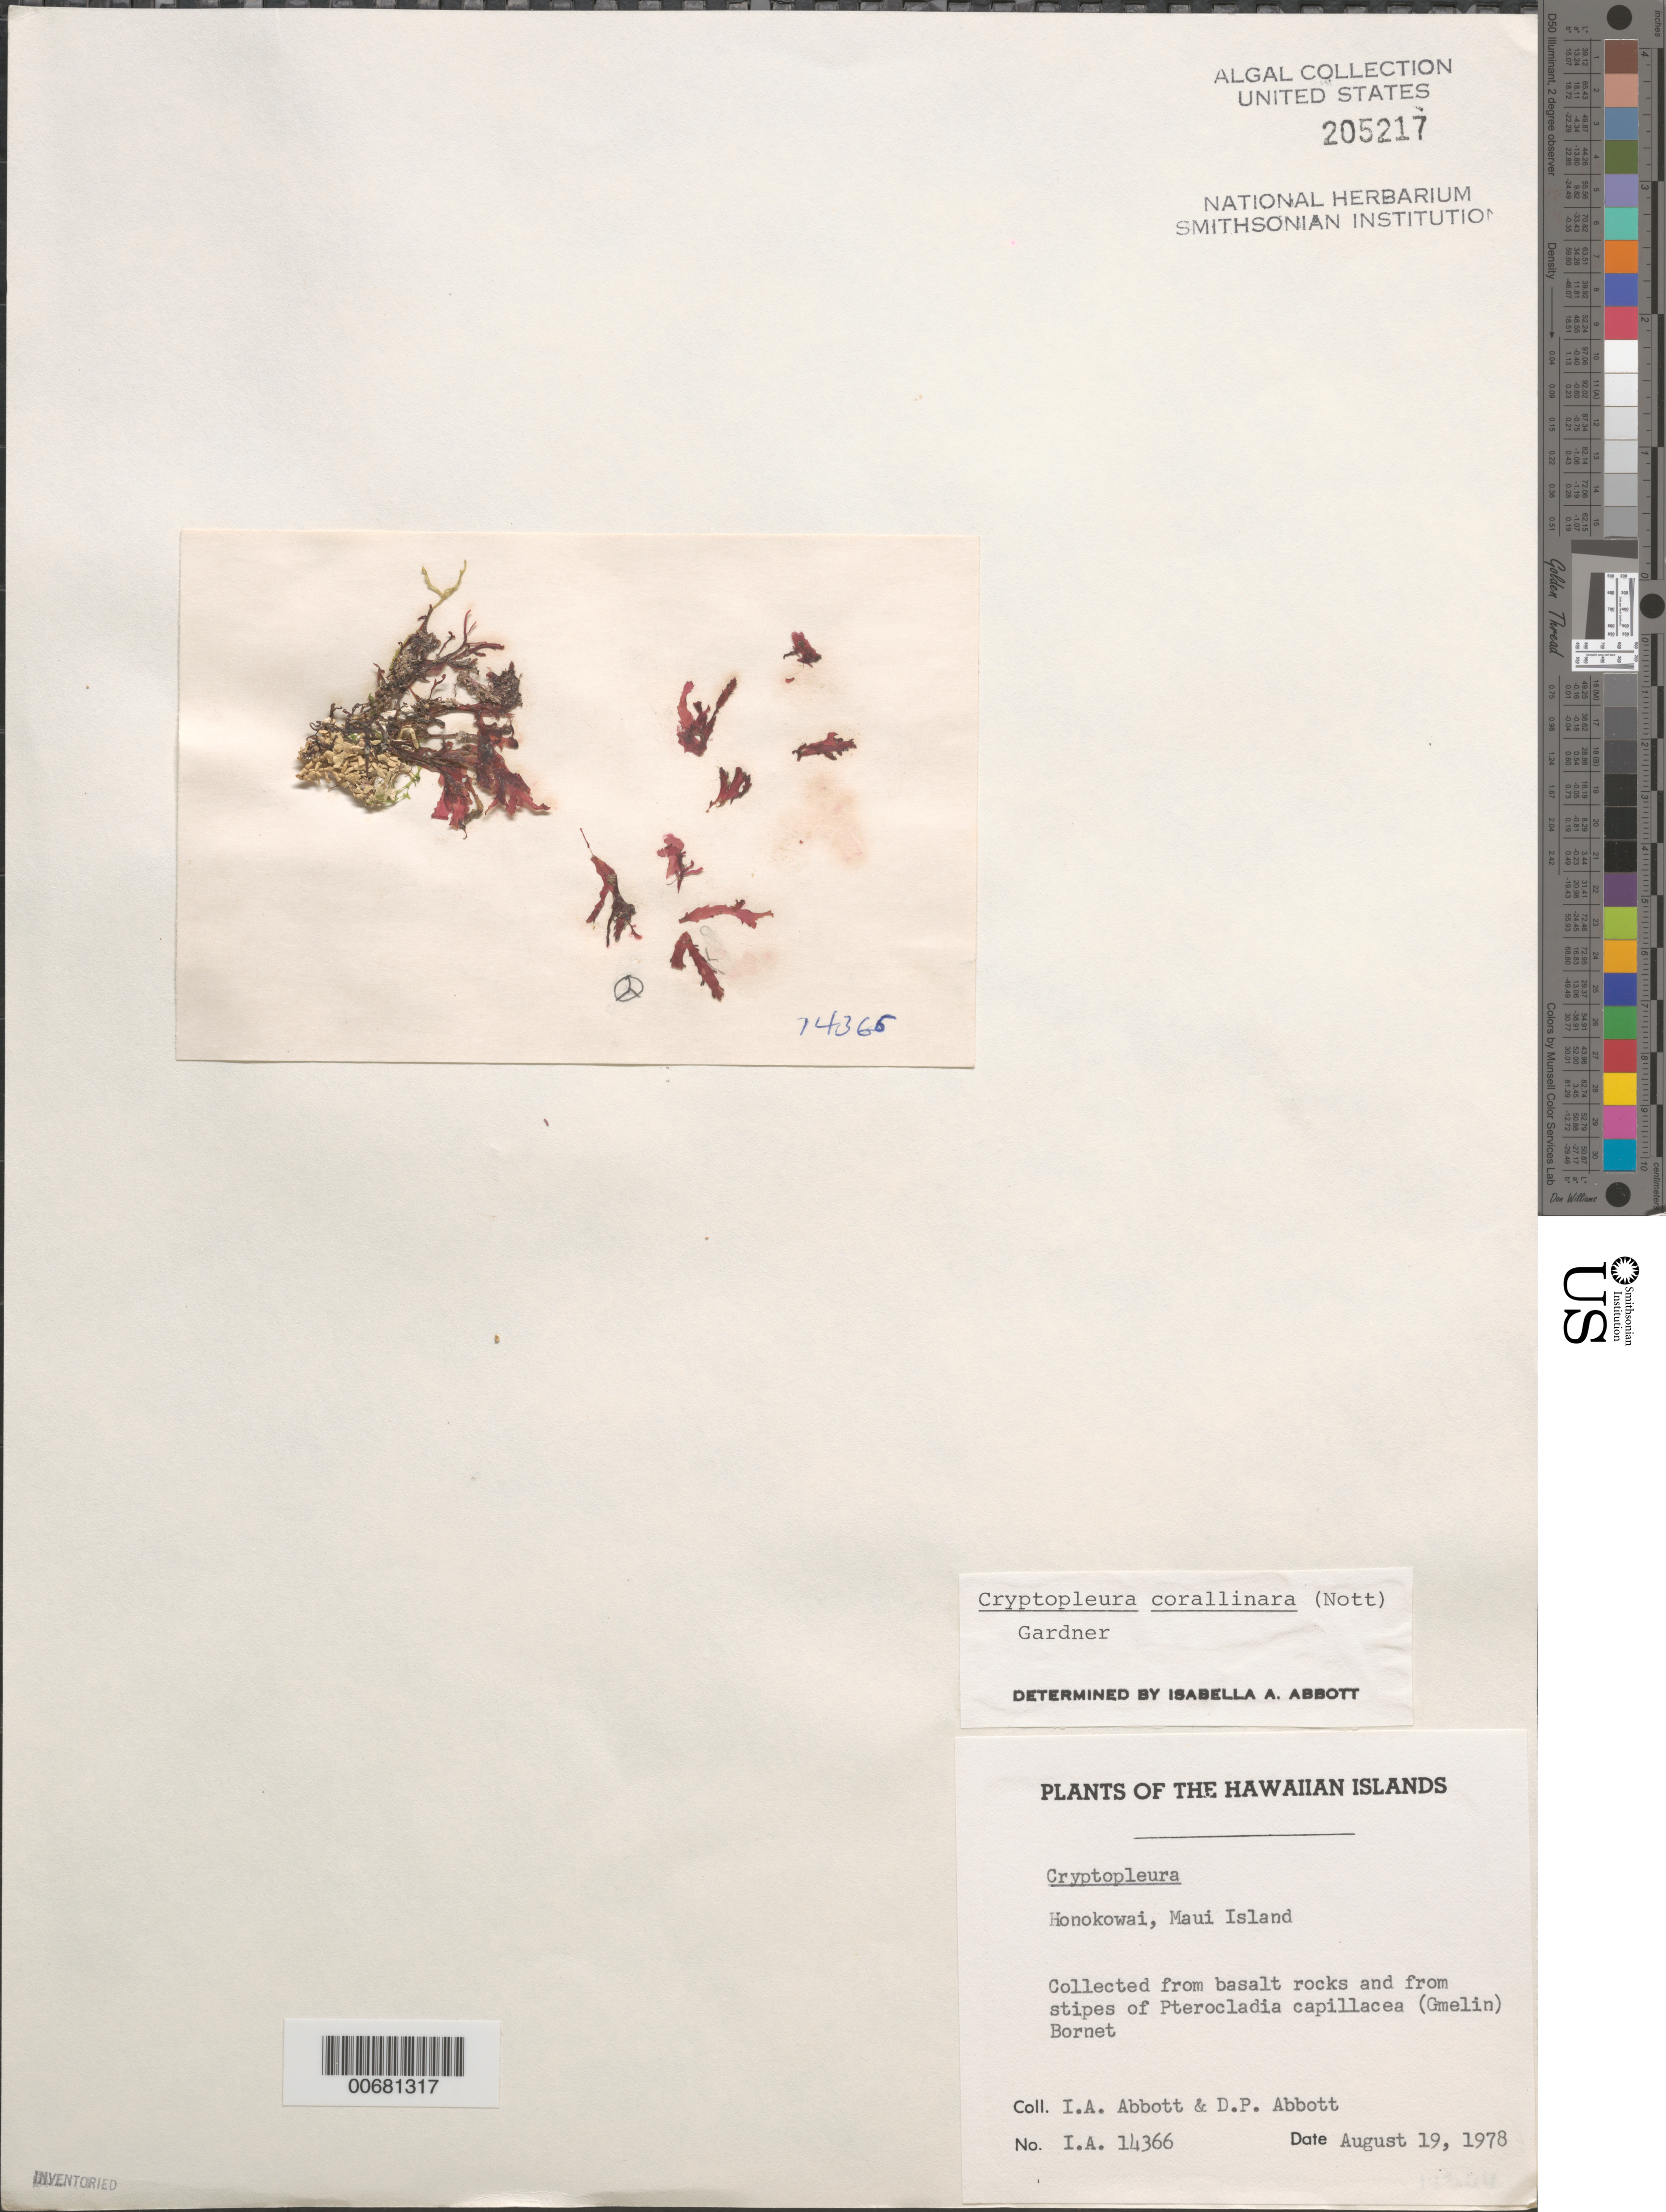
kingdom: Plantae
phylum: Rhodophyta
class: Florideophyceae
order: Ceramiales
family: Delesseriaceae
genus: Cryptopleura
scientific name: Cryptopleura corallinara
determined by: Abbott, Isabella A.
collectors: I. A. Abbott & D. P. Abbott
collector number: IAA 14366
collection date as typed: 19 Aug 1978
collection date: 1978-08-19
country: United States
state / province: Hawaii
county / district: Maui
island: Maui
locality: Honokowai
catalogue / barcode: US 205217